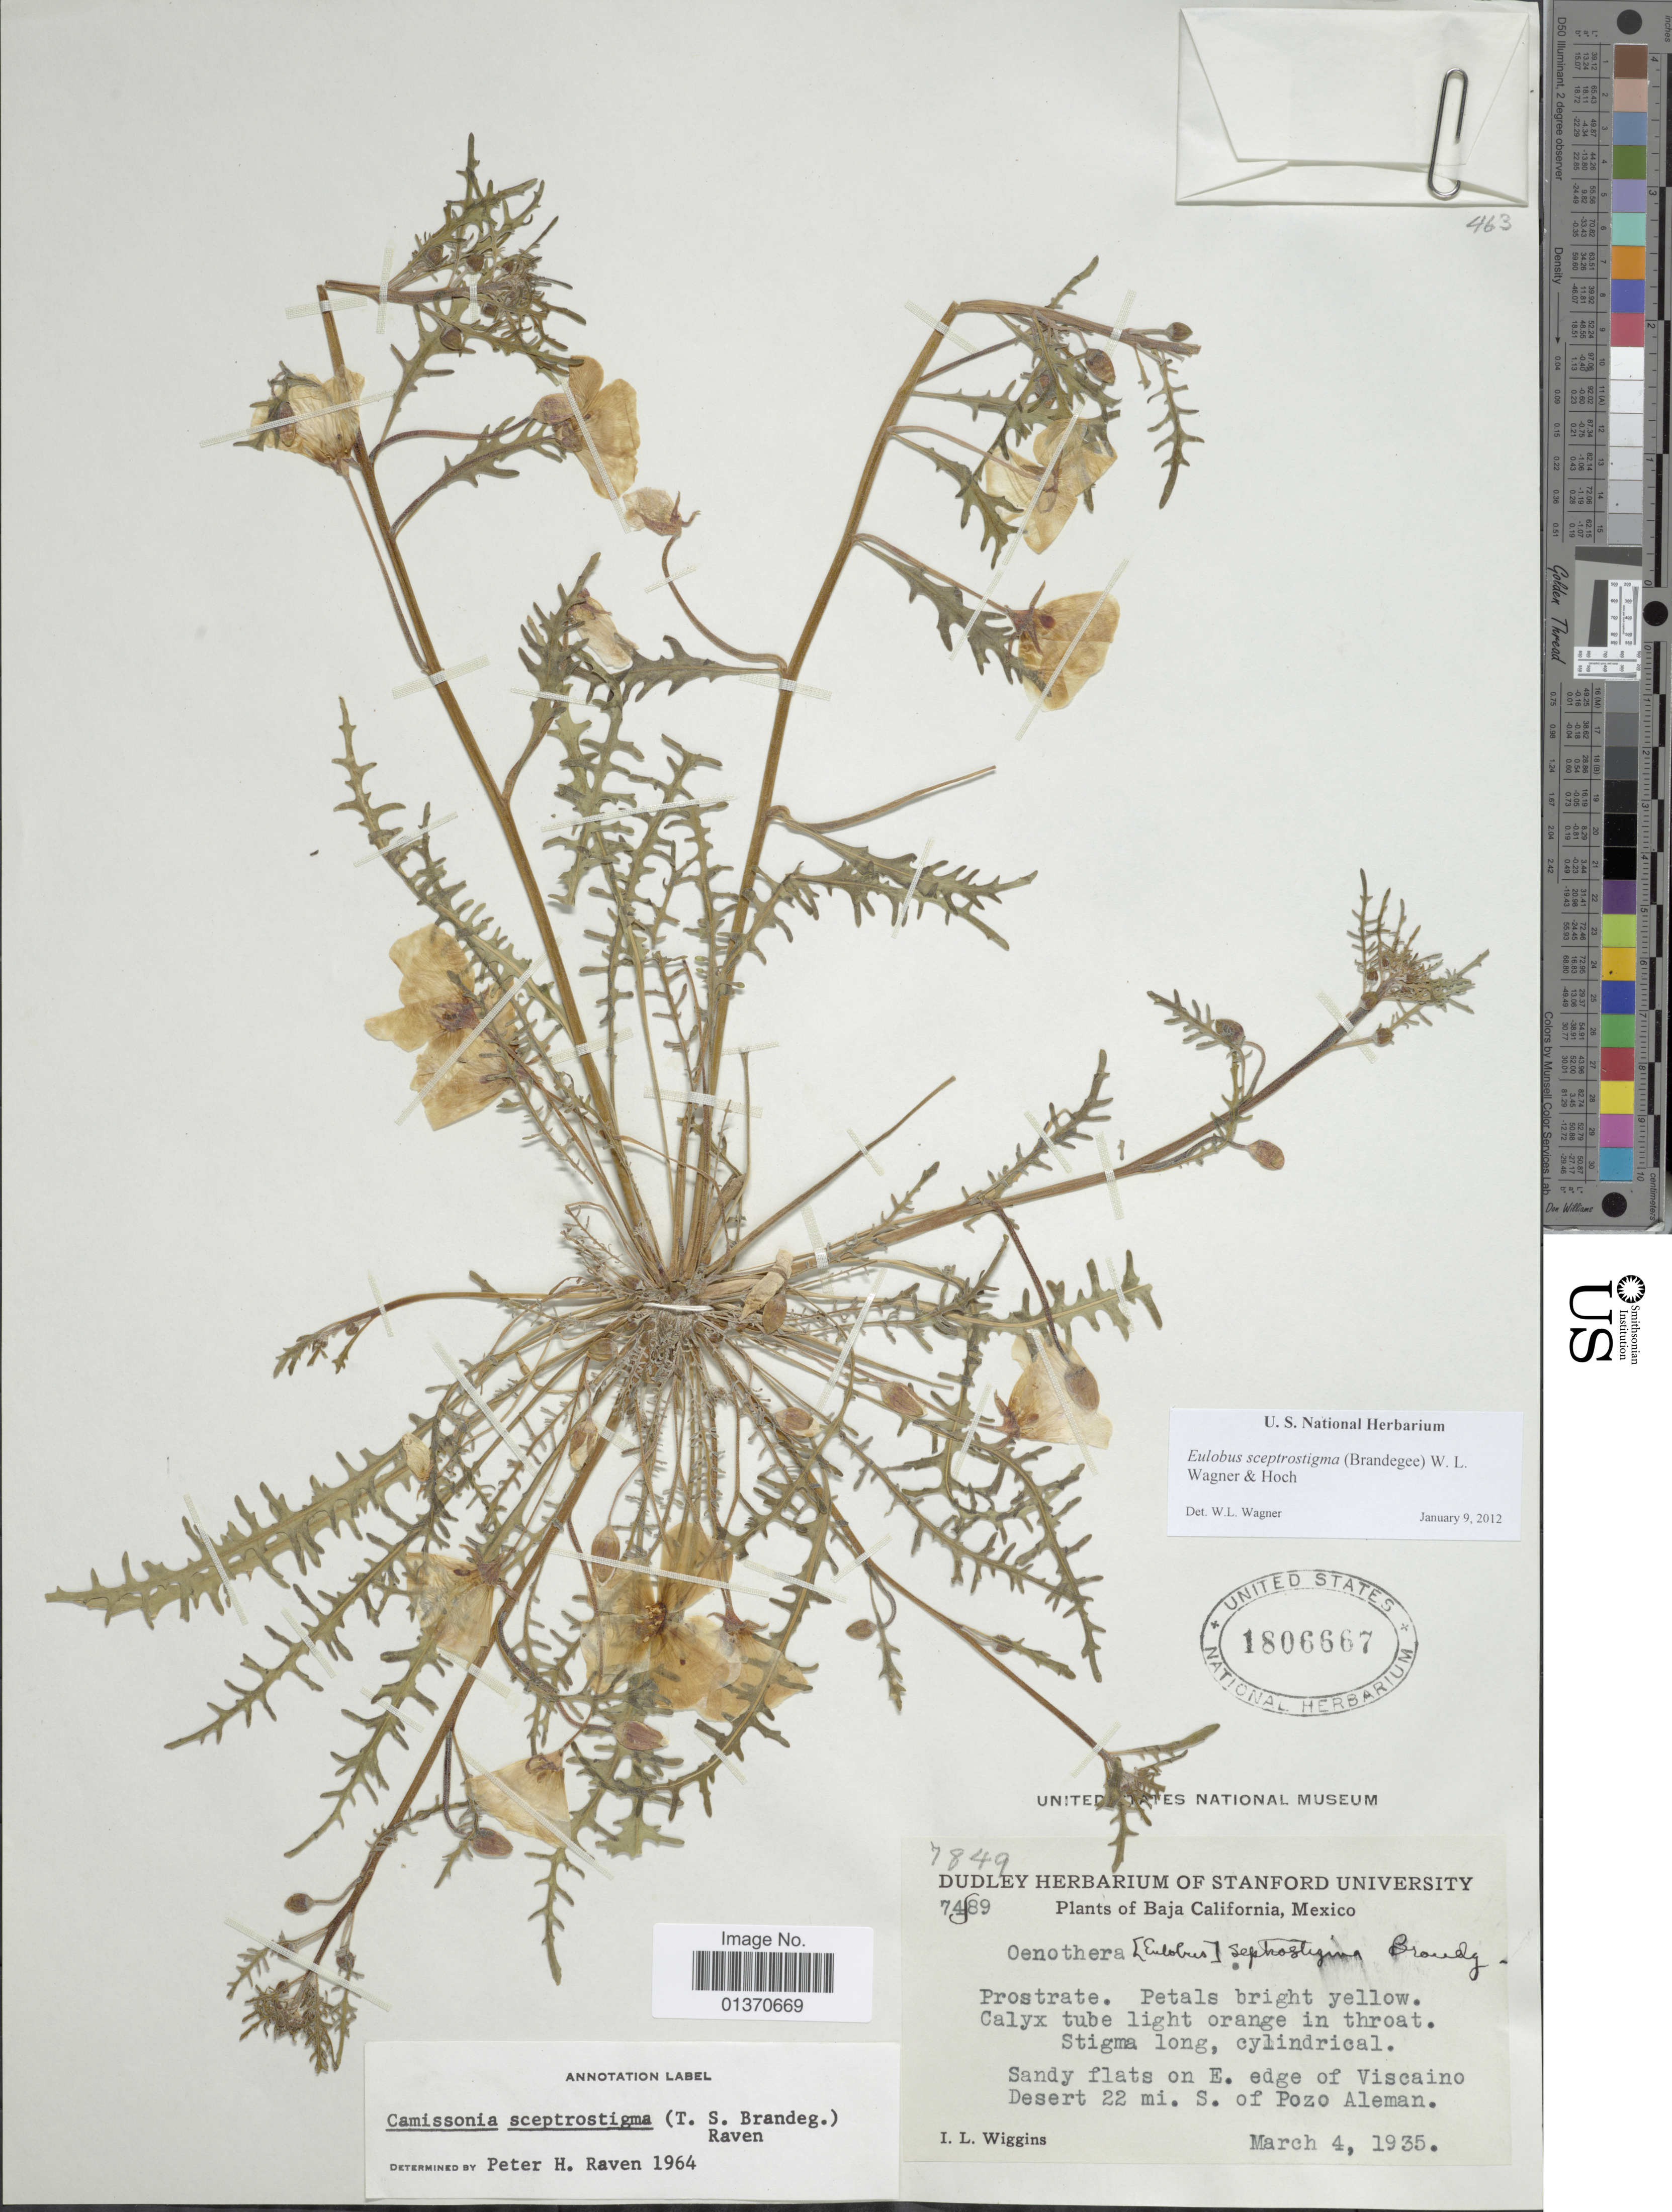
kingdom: Plantae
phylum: Tracheophyta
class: Magnoliopsida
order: Myrtales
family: Onagraceae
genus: Eulobus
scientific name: Eulobus sceptrostigma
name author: (Brandegee) W.L. Wagner & Hoch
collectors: I. L. Wiggins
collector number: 7849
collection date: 1935-03-04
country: Mexico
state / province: Baja California Sur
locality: Sandy flats on E. edge of Viscaino Desert 22 mi. S. of Pozo Aleman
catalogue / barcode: US 1806667